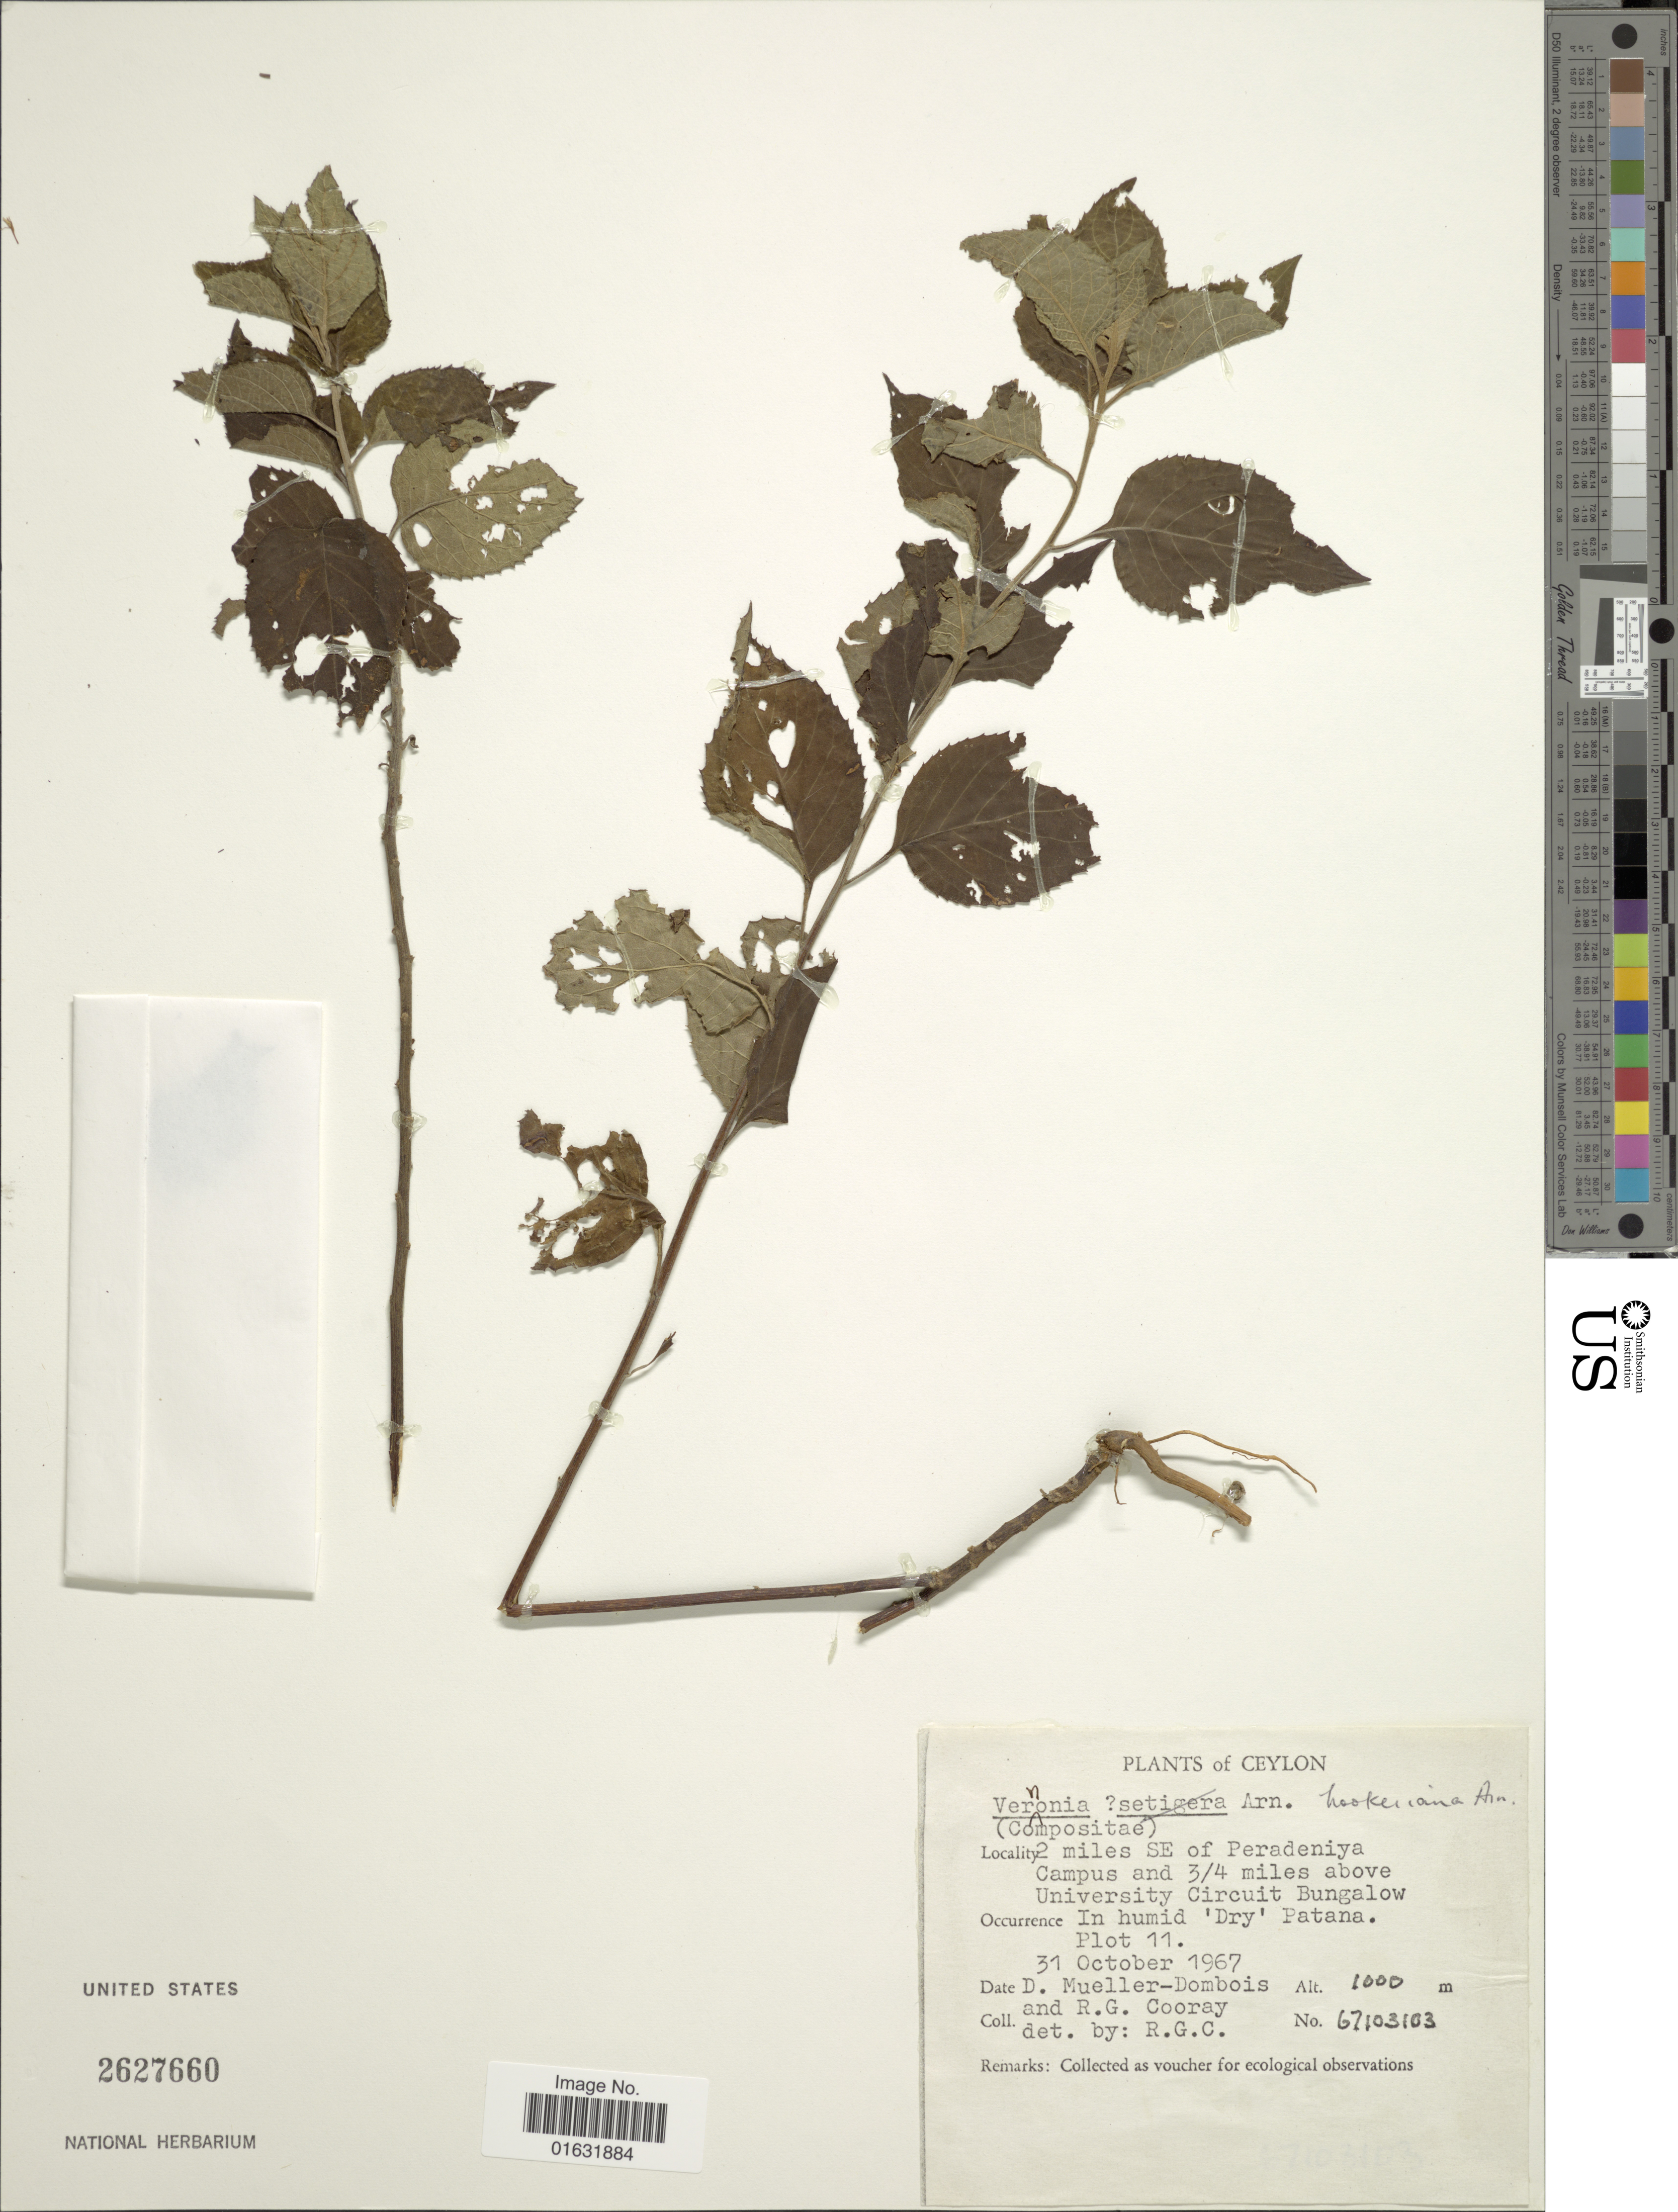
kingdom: Plantae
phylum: Tracheophyta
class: Magnoliopsida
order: Asterales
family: Asteraceae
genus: Cyanthillium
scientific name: Cyanthillium hookerianum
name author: (Arn.) H. Rob.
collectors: D. Mueller-Dombois & R. Cooray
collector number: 67103103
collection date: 1967-10-31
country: Sri Lanka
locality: Ceylon, 2 miles SE of Peradeniya, Campus and 3/4 miles above University Circuit Bungalow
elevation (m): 1000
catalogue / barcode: US 2627660